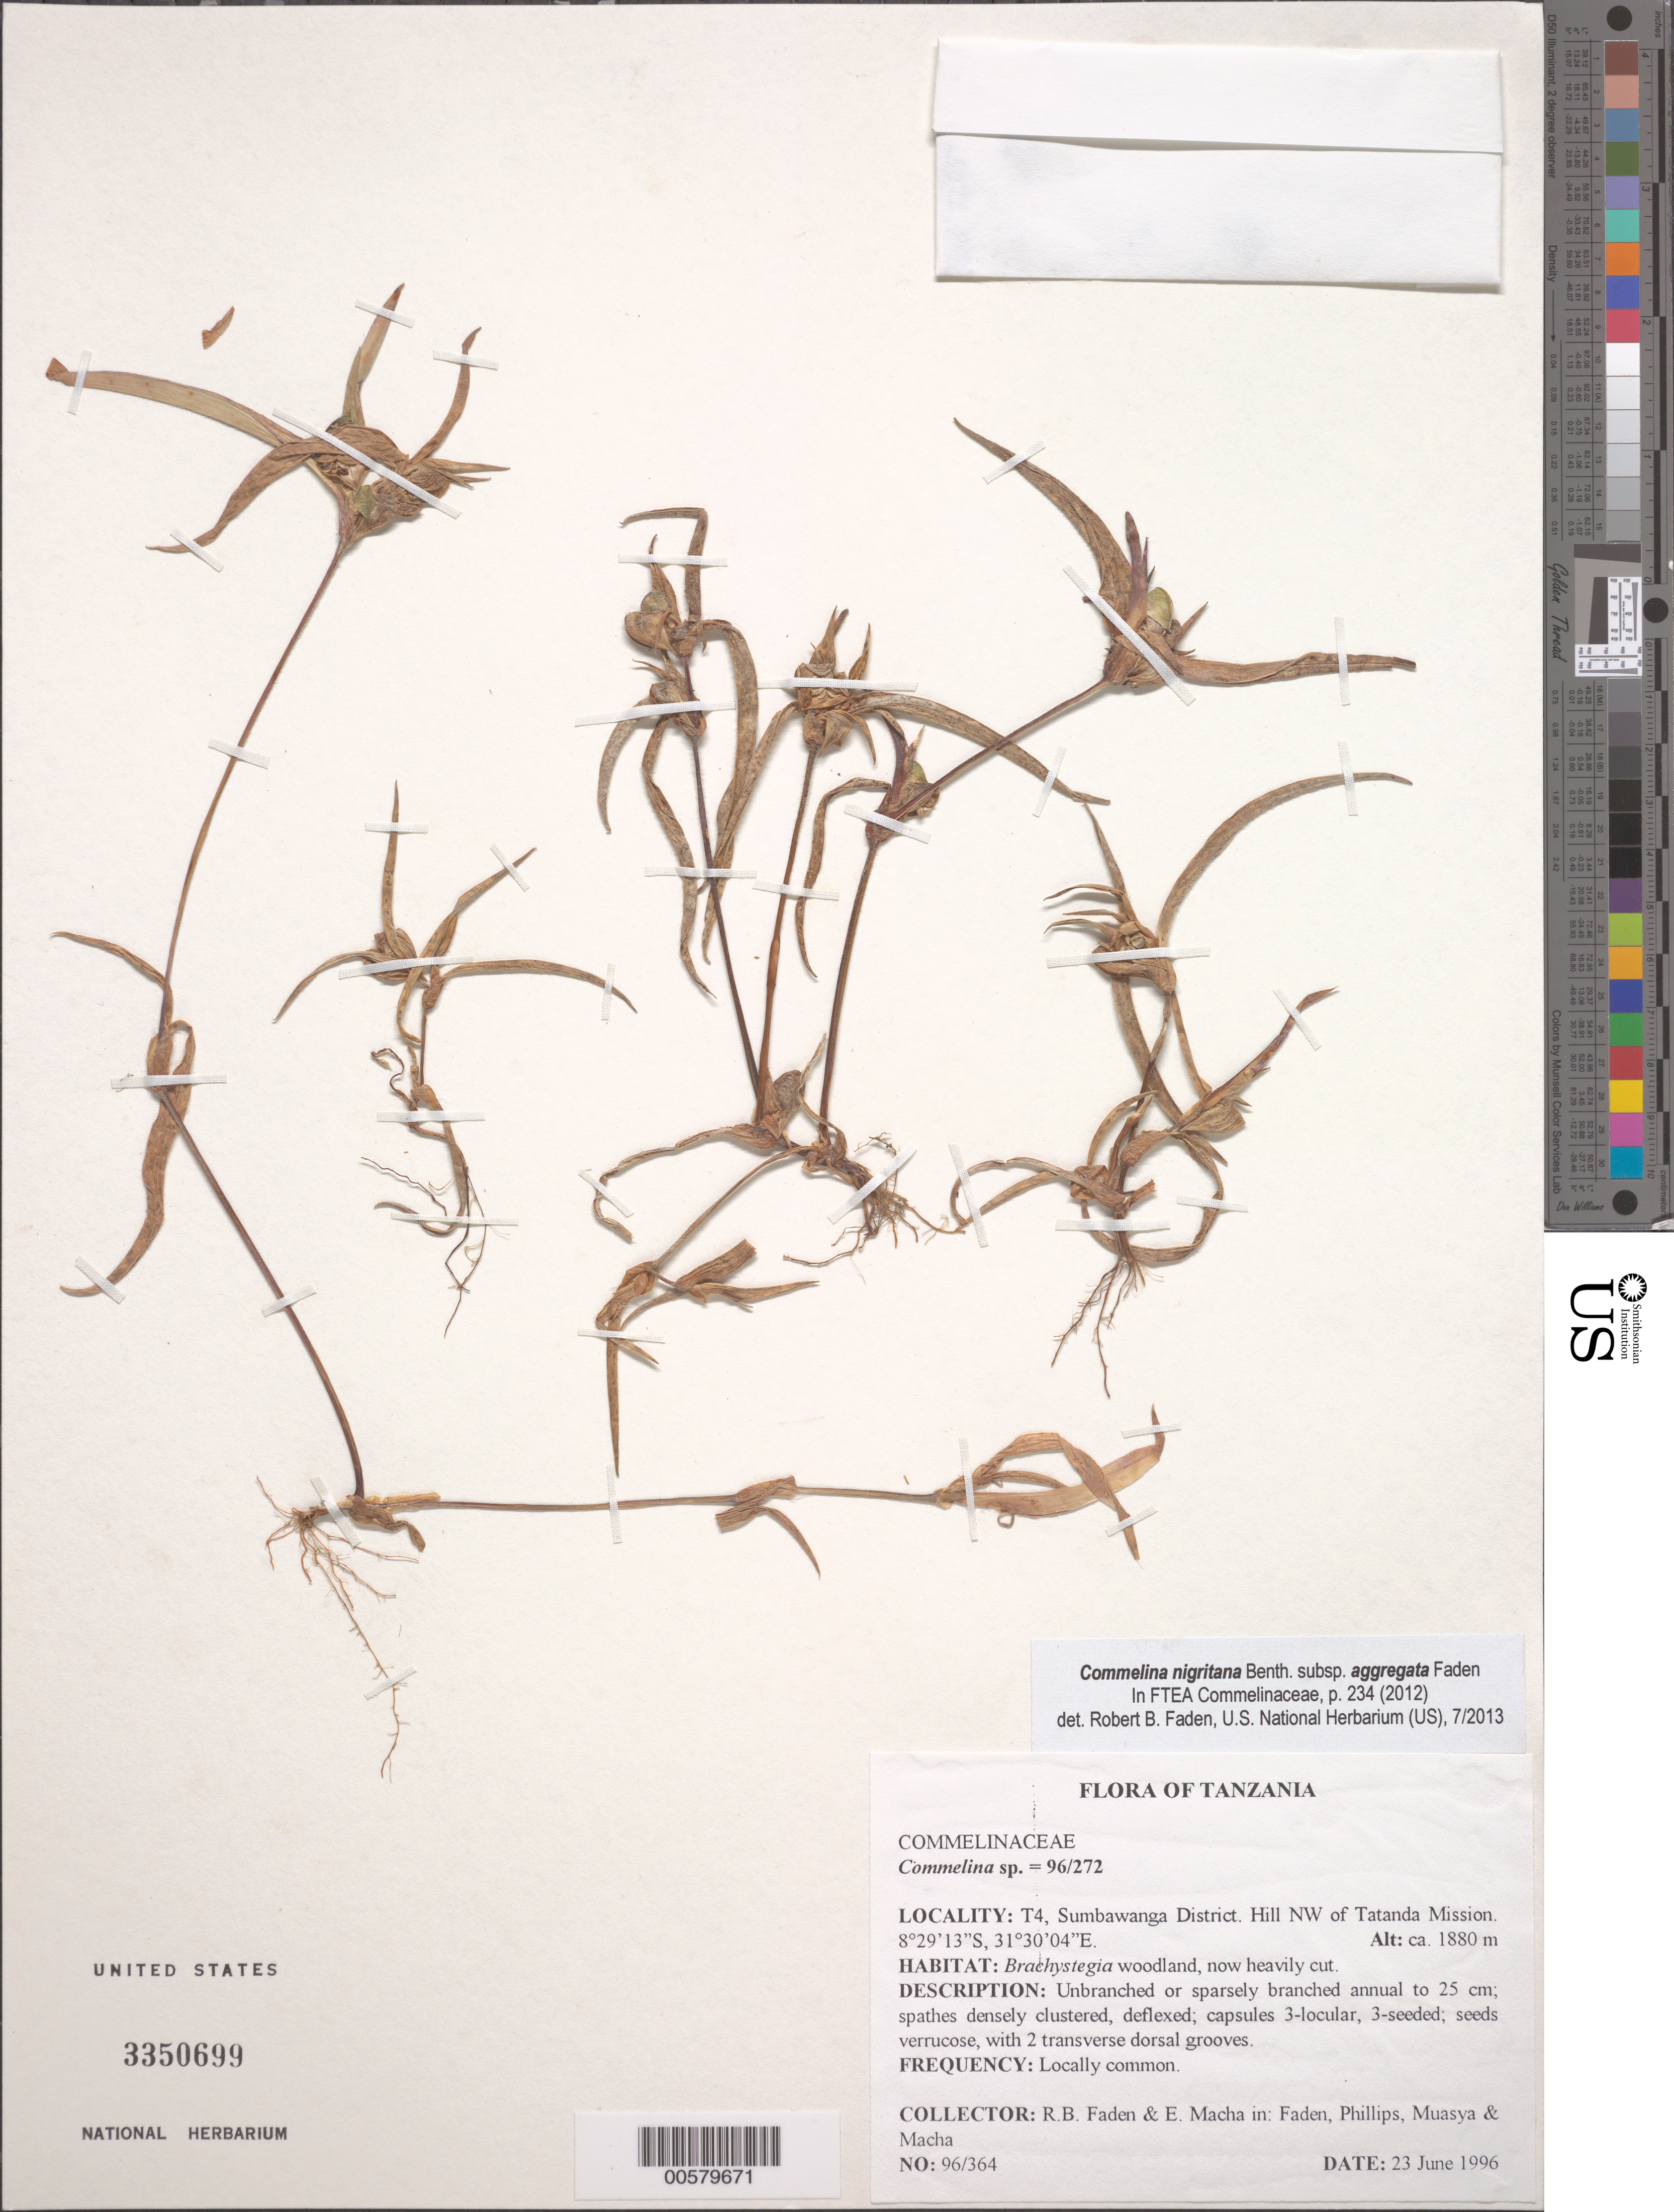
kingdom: Plantae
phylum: Tracheophyta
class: Liliopsida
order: Commelinales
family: Commelinaceae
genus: Commelina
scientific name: Commelina sp.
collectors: R. B. Faden & E. Macha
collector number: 96/364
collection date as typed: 23 Jun 1996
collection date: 1996-06-23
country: Tanzania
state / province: Rukwa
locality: Sumbawanga dist., hill nw of tatanda mission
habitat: Brachystegia woodland, now heavily cut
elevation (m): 1880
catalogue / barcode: US 3350699